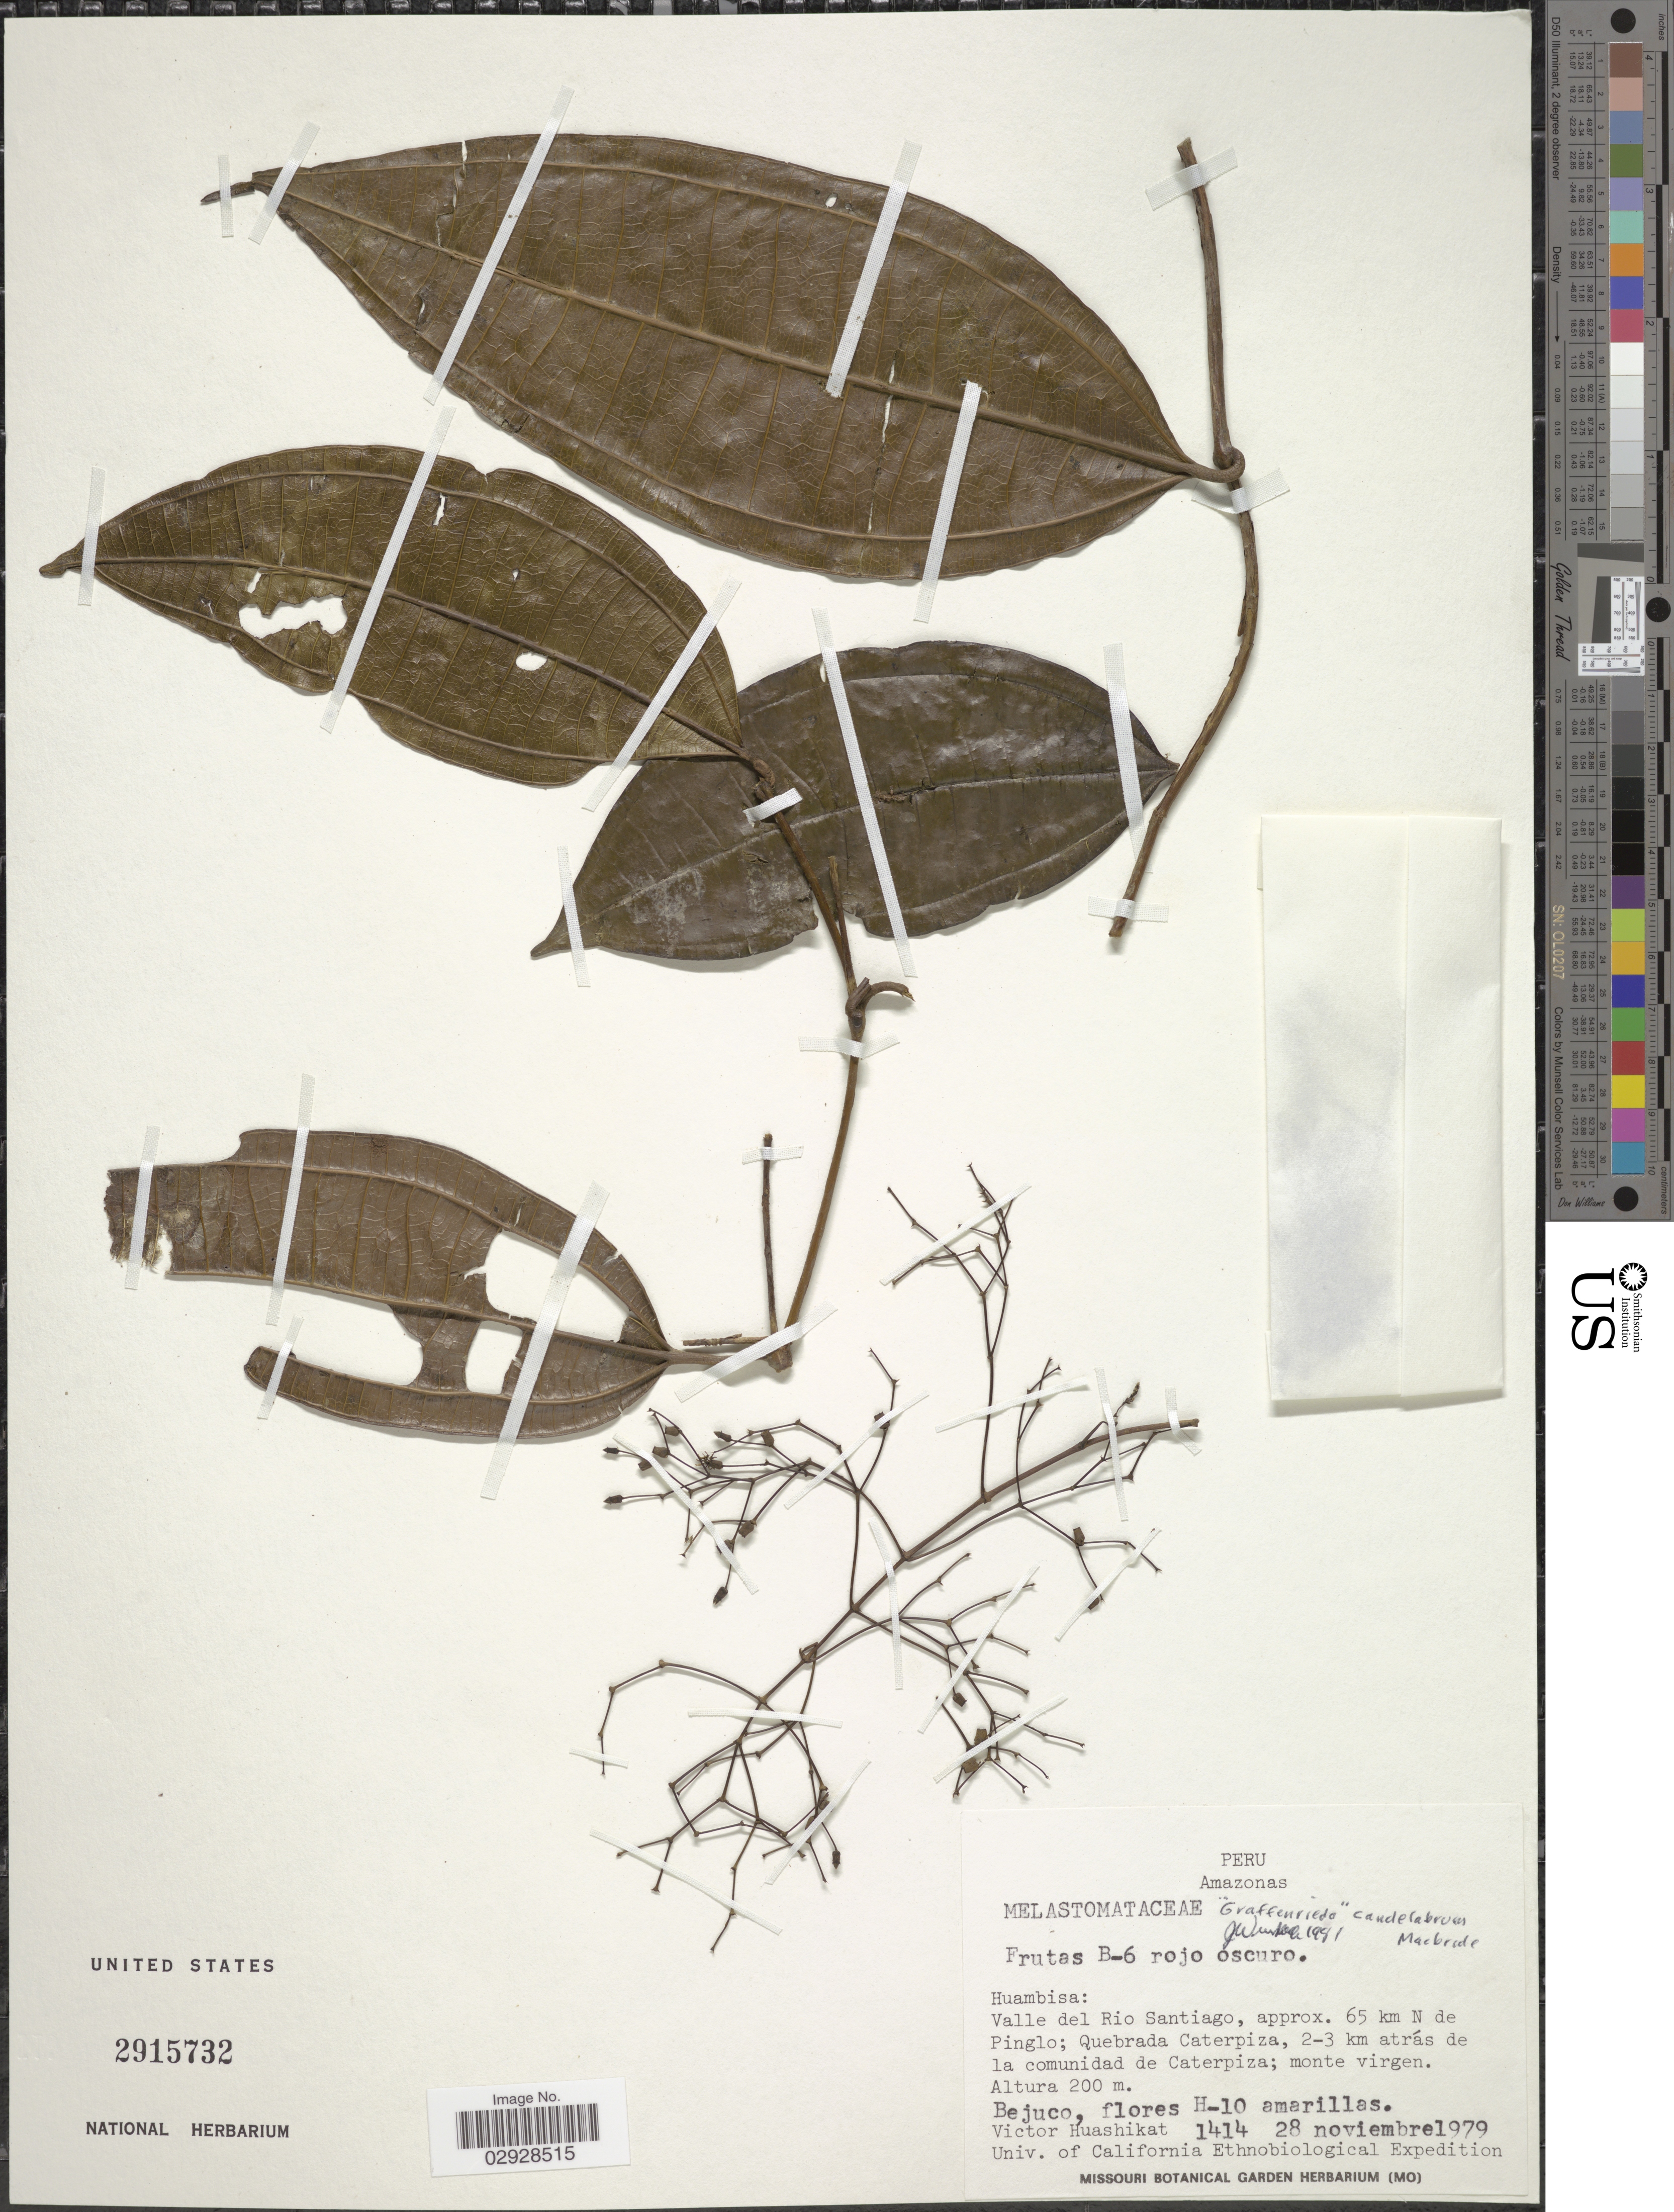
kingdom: Plantae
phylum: Tracheophyta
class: Magnoliopsida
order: Myrtales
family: Melastomataceae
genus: Leandra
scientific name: Leandra candelabrum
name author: (J.F. Macbr.) Wurdack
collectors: V. Huashikat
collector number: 1414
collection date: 1979-11-28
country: Peru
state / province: Amazonas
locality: Huambisa: Valle del Rio Santiago, approx. 65 km N de Pinglo; Quebrado Caterpiza, 2-3 km atrás de la comunidad de Caterpiza; monte virgen.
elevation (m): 200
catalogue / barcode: US 2915732